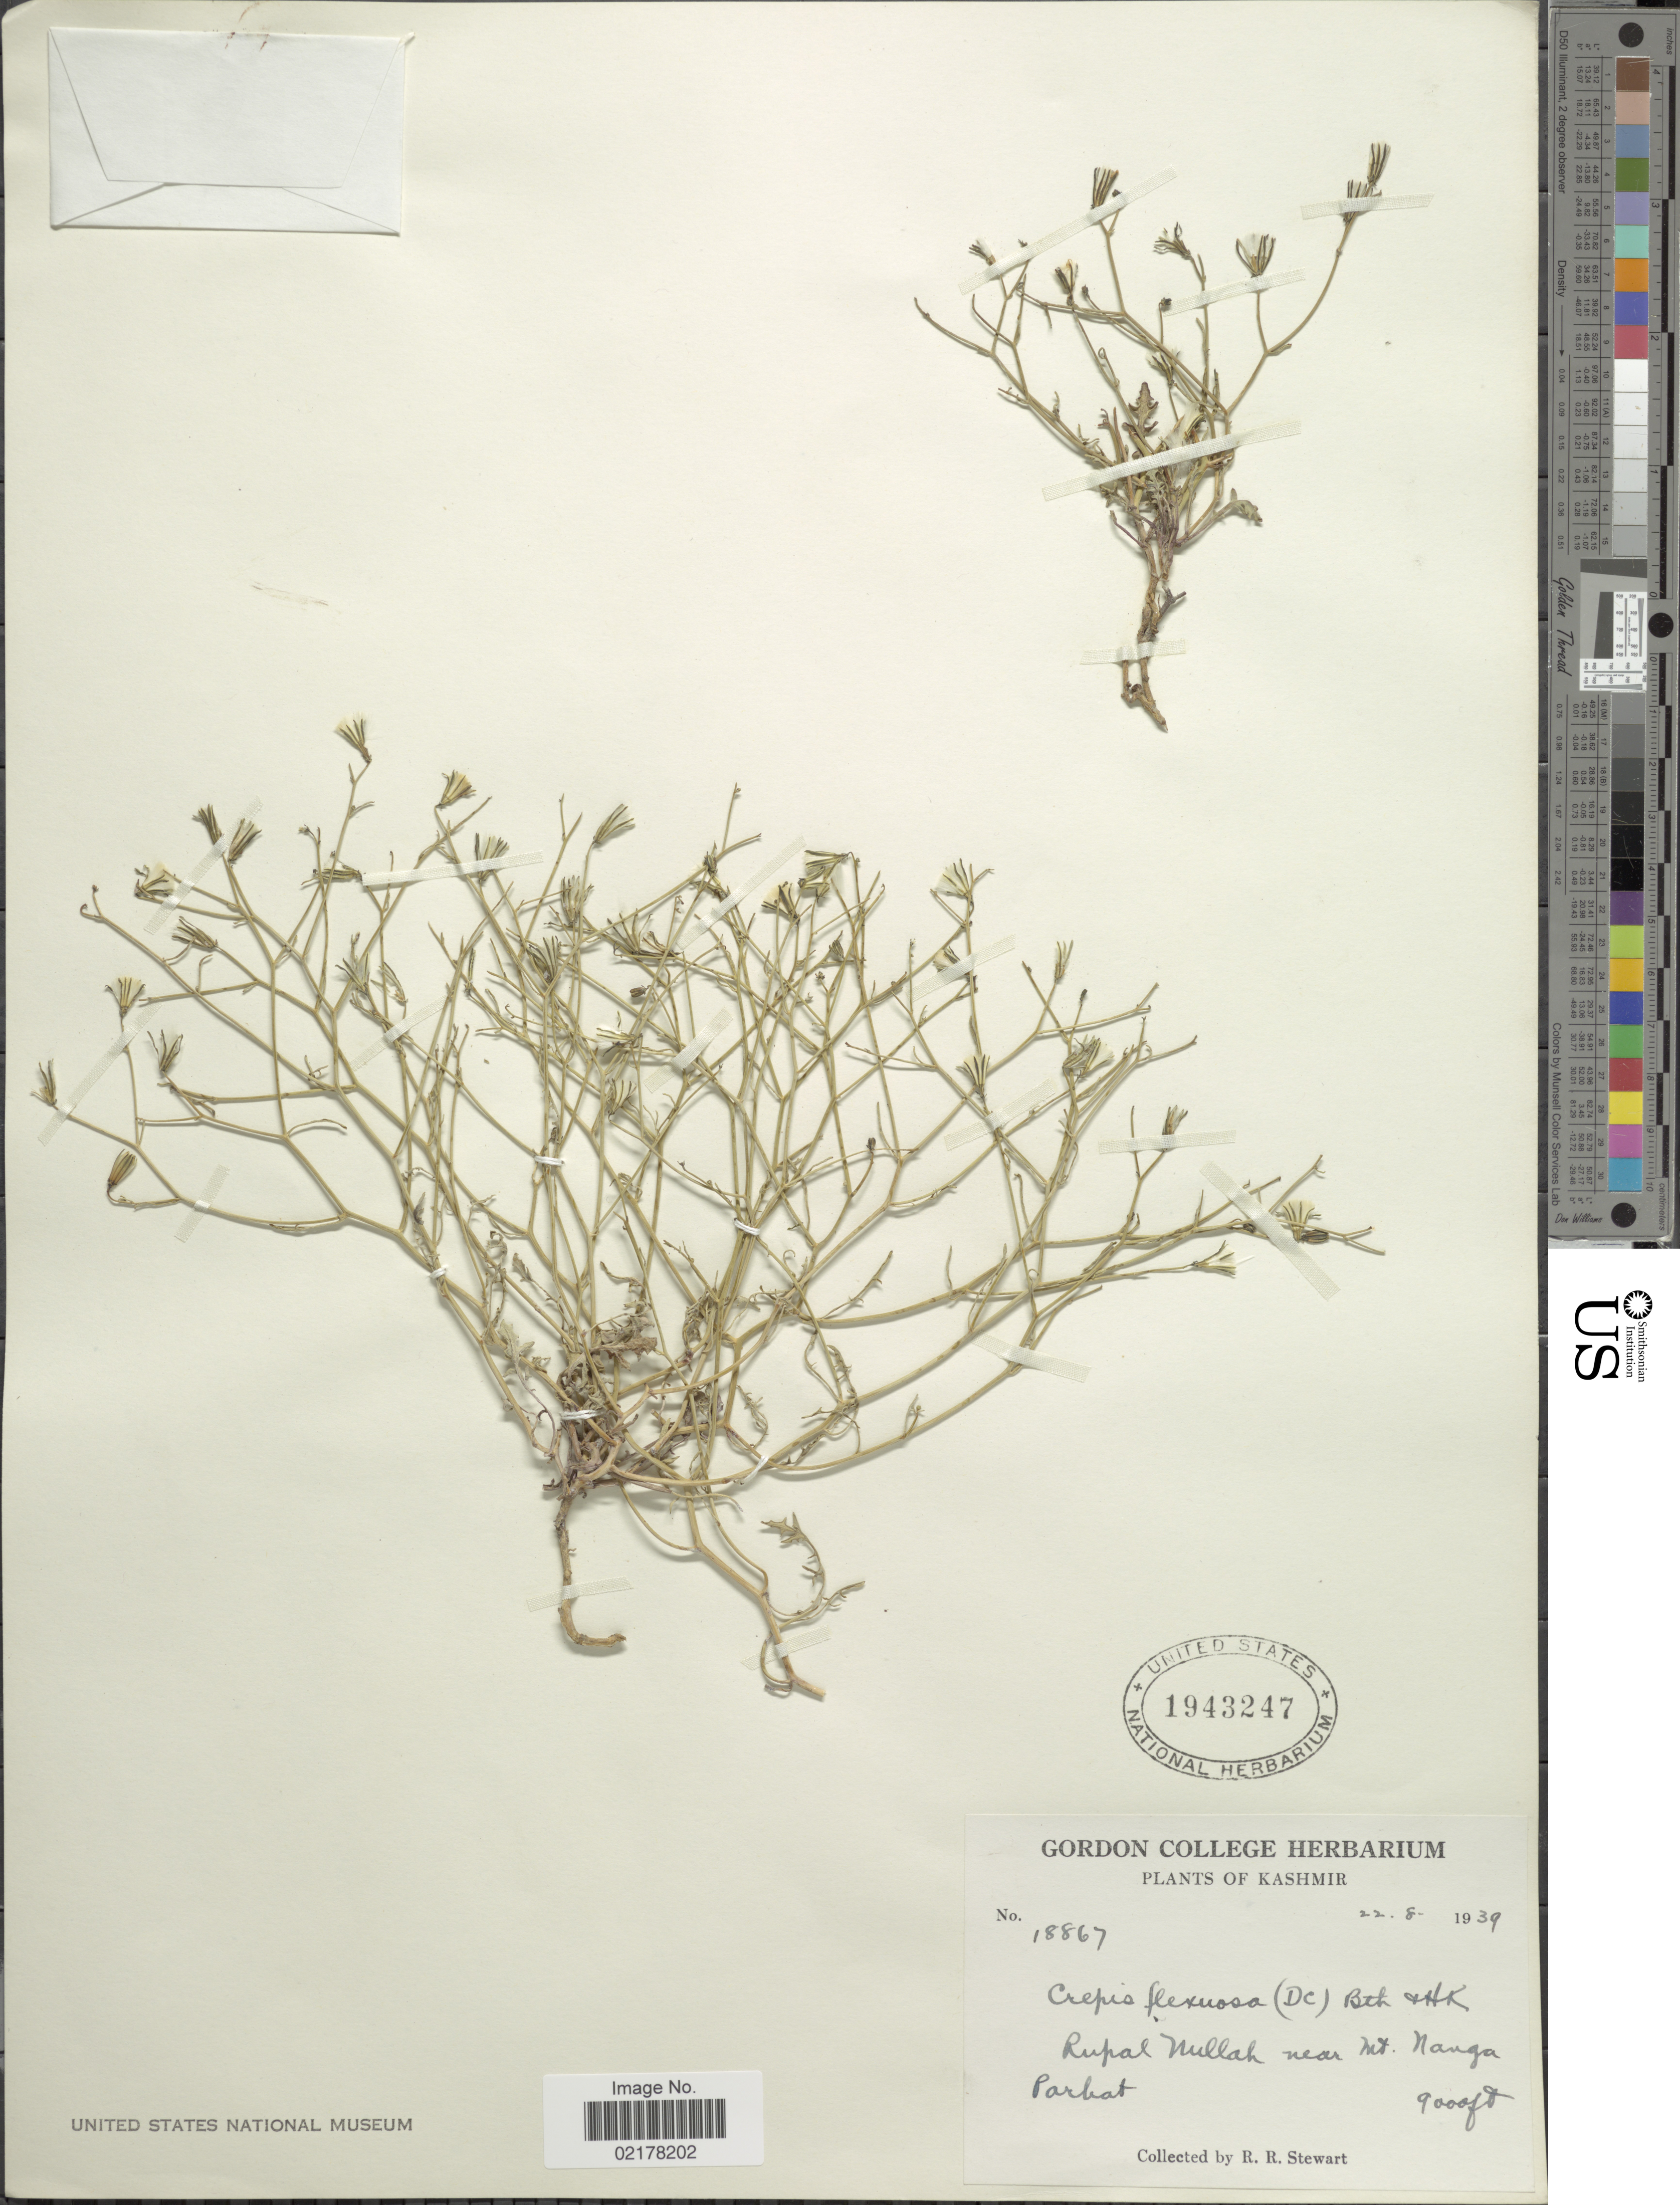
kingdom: Plantae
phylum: Tracheophyta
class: Magnoliopsida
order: Asterales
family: Asteraceae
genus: Askellia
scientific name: Askellia flexuosa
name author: (Ledeb.) W.A. Weber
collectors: R. R. Stewart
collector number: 18867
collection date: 1939-08-22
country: India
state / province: Jammu and Kashmir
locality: Kashmir. Rupal Nullah near Mt. Nanga Parbat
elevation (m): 2743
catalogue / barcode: US 1943247